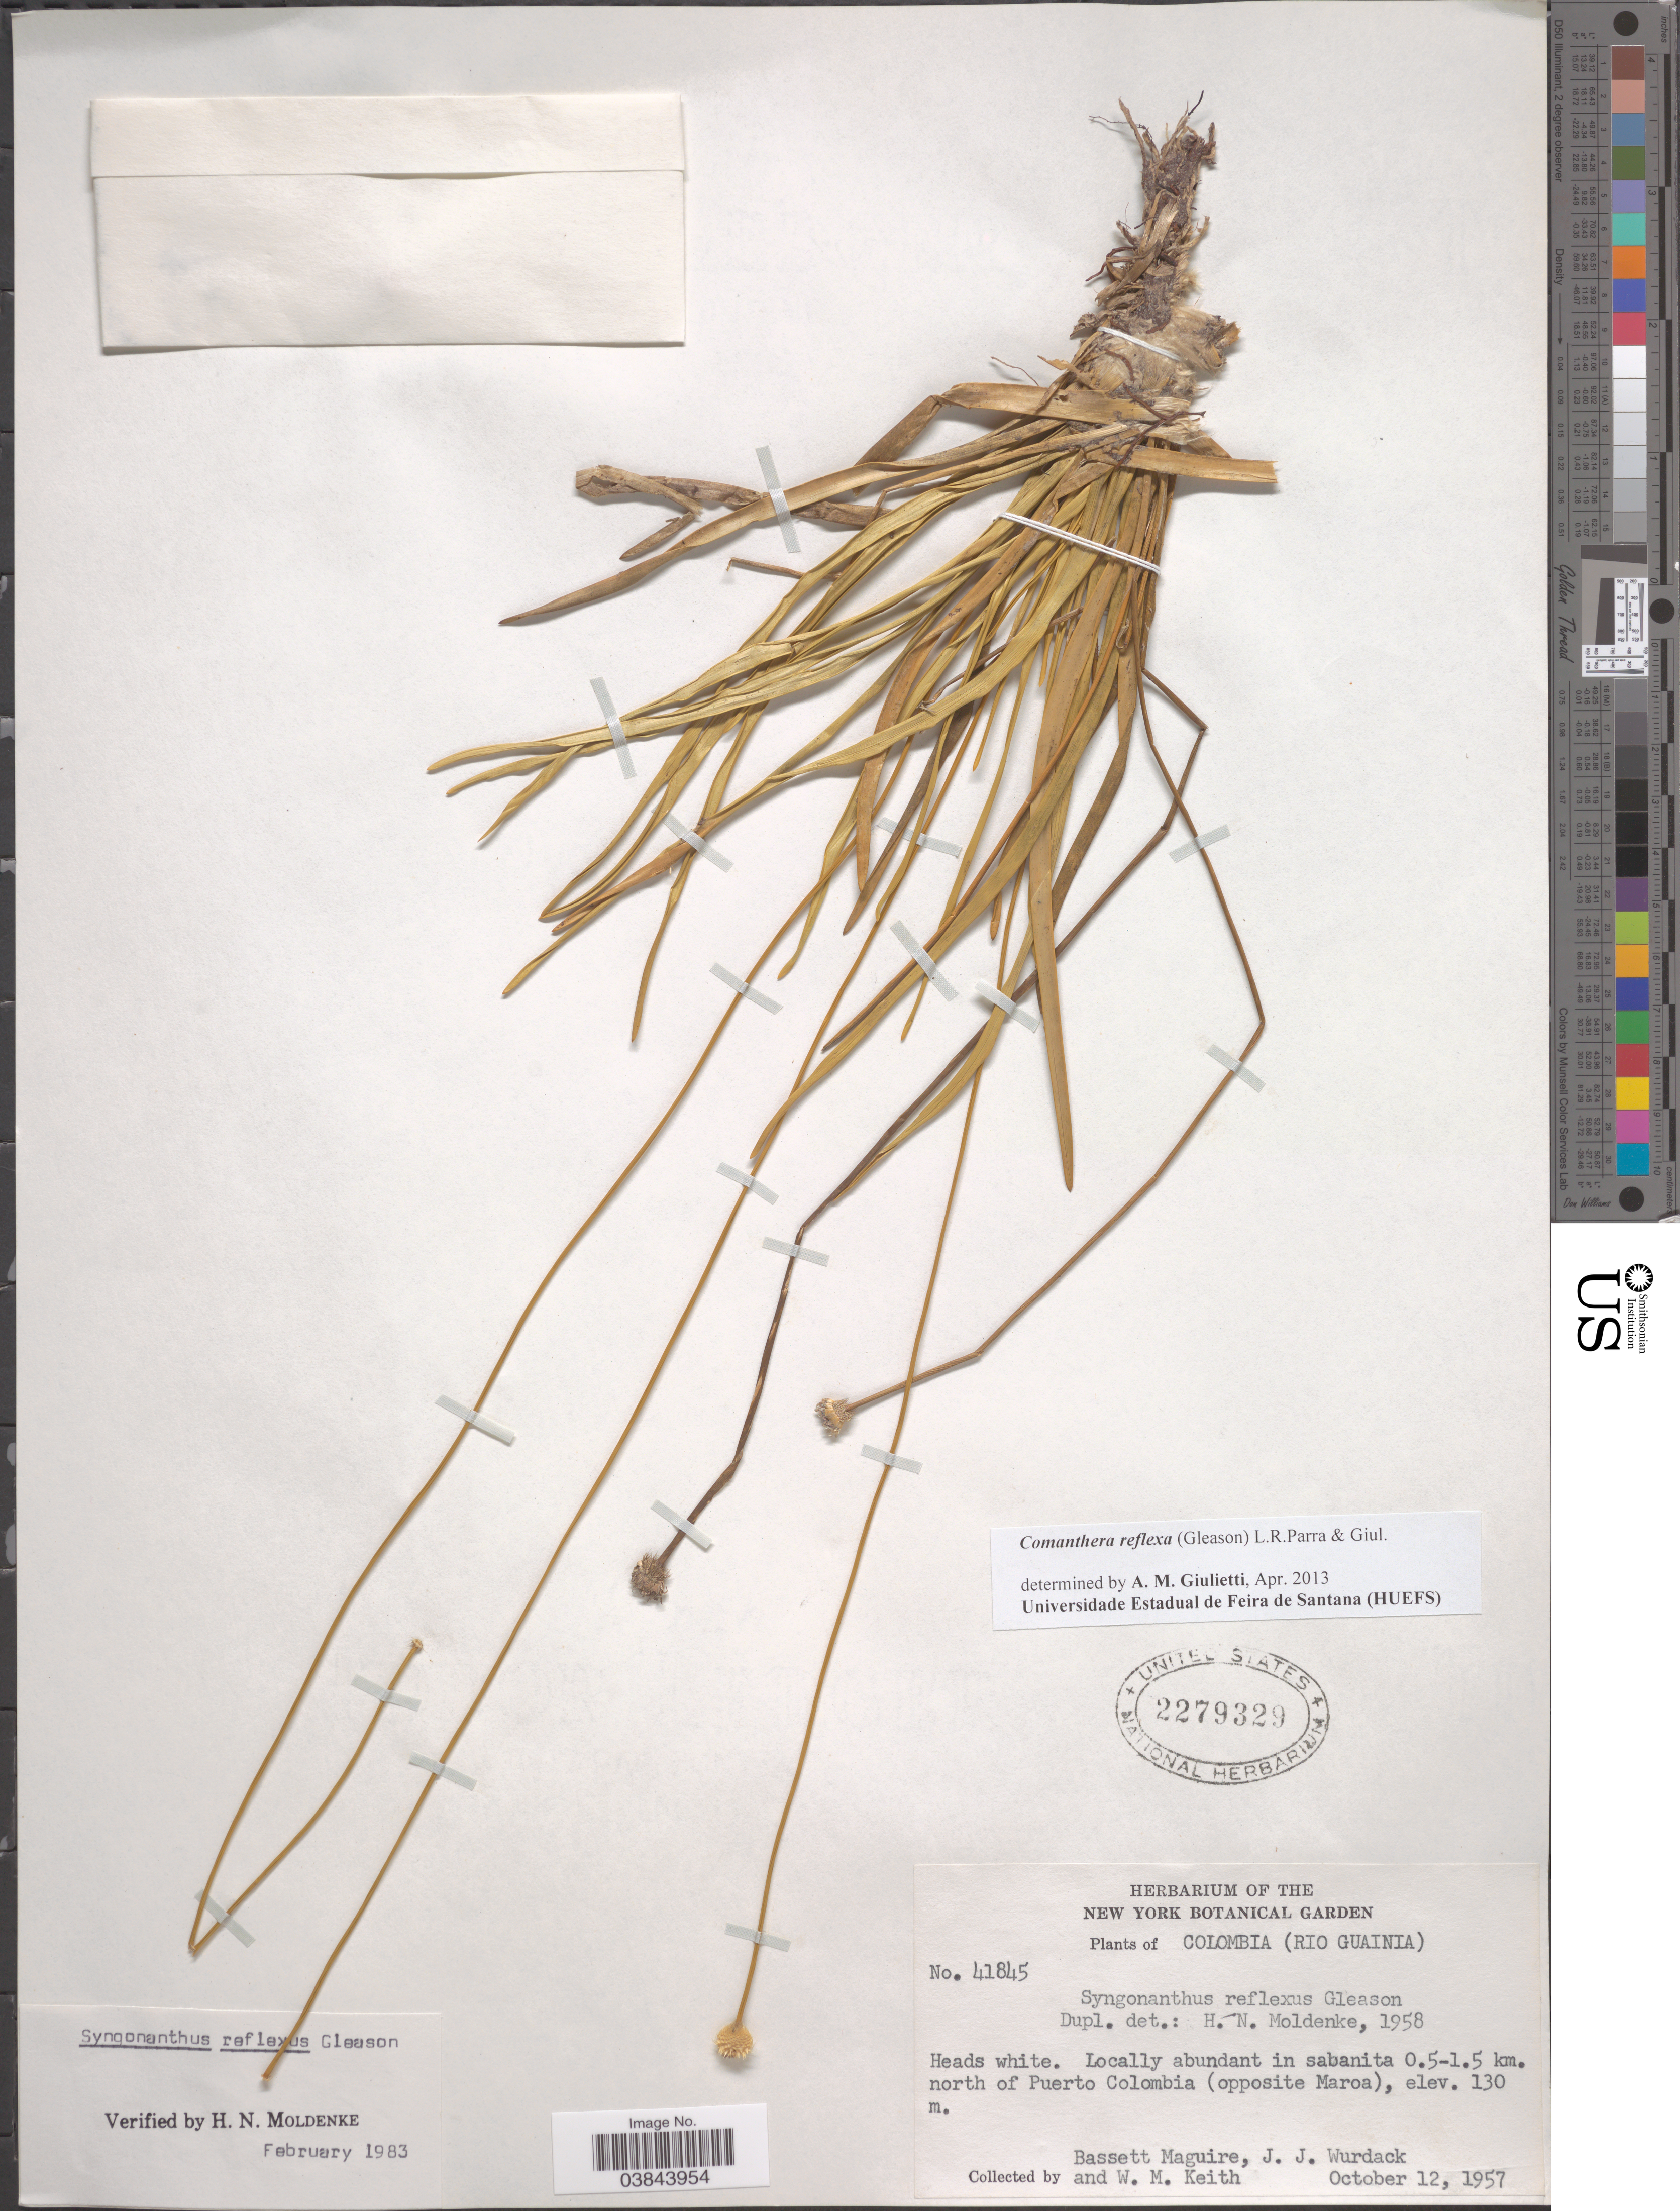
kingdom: Plantae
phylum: Tracheophyta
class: Liliopsida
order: Poales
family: Eriocaulaceae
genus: Comanthera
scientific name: Comanthera reflexa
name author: (Gleason) L.R. Parra & Giul.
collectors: B. Maguire, J. J. Wurdack & W. Keith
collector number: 41845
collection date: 1957-10-12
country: Colombia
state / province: Guainía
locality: (Rio Guainia). Locally abundant in sabanita 0.5-1.5 km. north of Puerto Colombia (opposite Maroa).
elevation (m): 130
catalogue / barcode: US 2279329